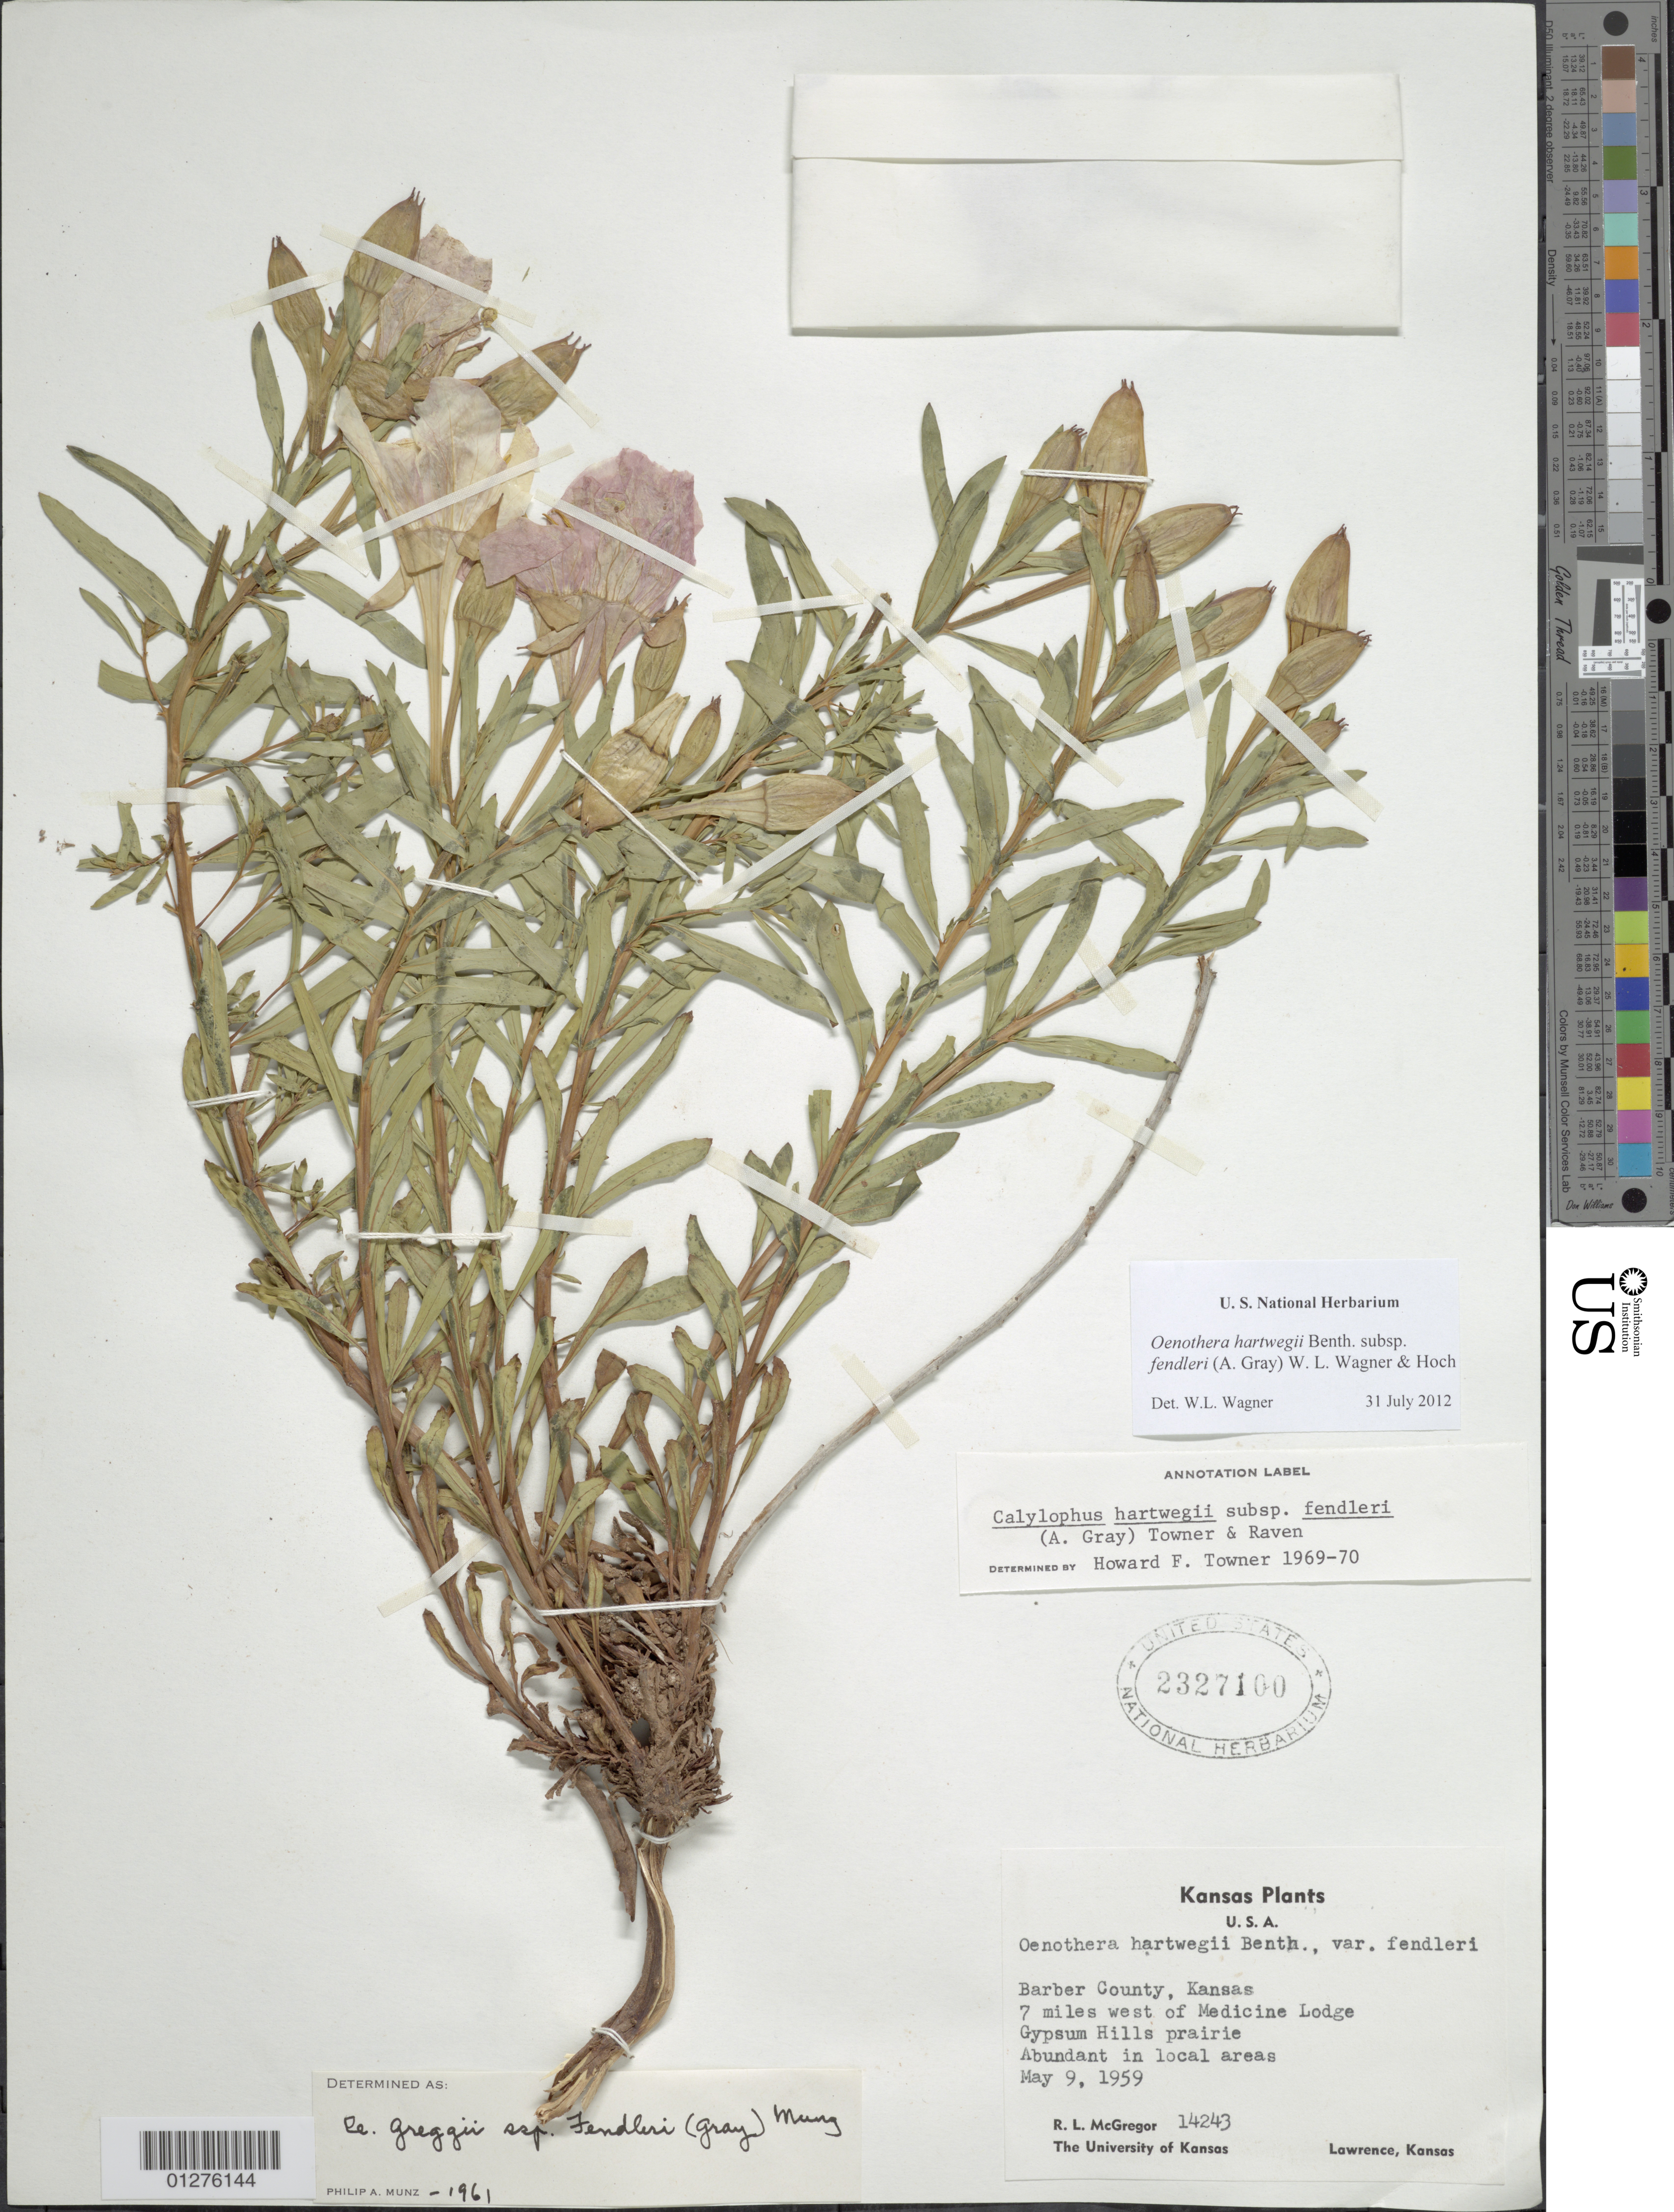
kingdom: Plantae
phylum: Tracheophyta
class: Magnoliopsida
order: Myrtales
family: Onagraceae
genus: Oenothera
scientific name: Oenothera hartwegii subsp. fendleri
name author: (A. Gray) W.L. Wagner & Hoch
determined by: Wagner, W. L., (BOT), Smithsonian Institution - National Museum of Natural History (UNITED STATES)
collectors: R. L. McGregor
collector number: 14243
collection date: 1959-05-09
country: United States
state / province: Kansas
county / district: Barber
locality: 7 miles west of Medicine Lodge, Gypsum Hills prairie.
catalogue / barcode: US 2327100